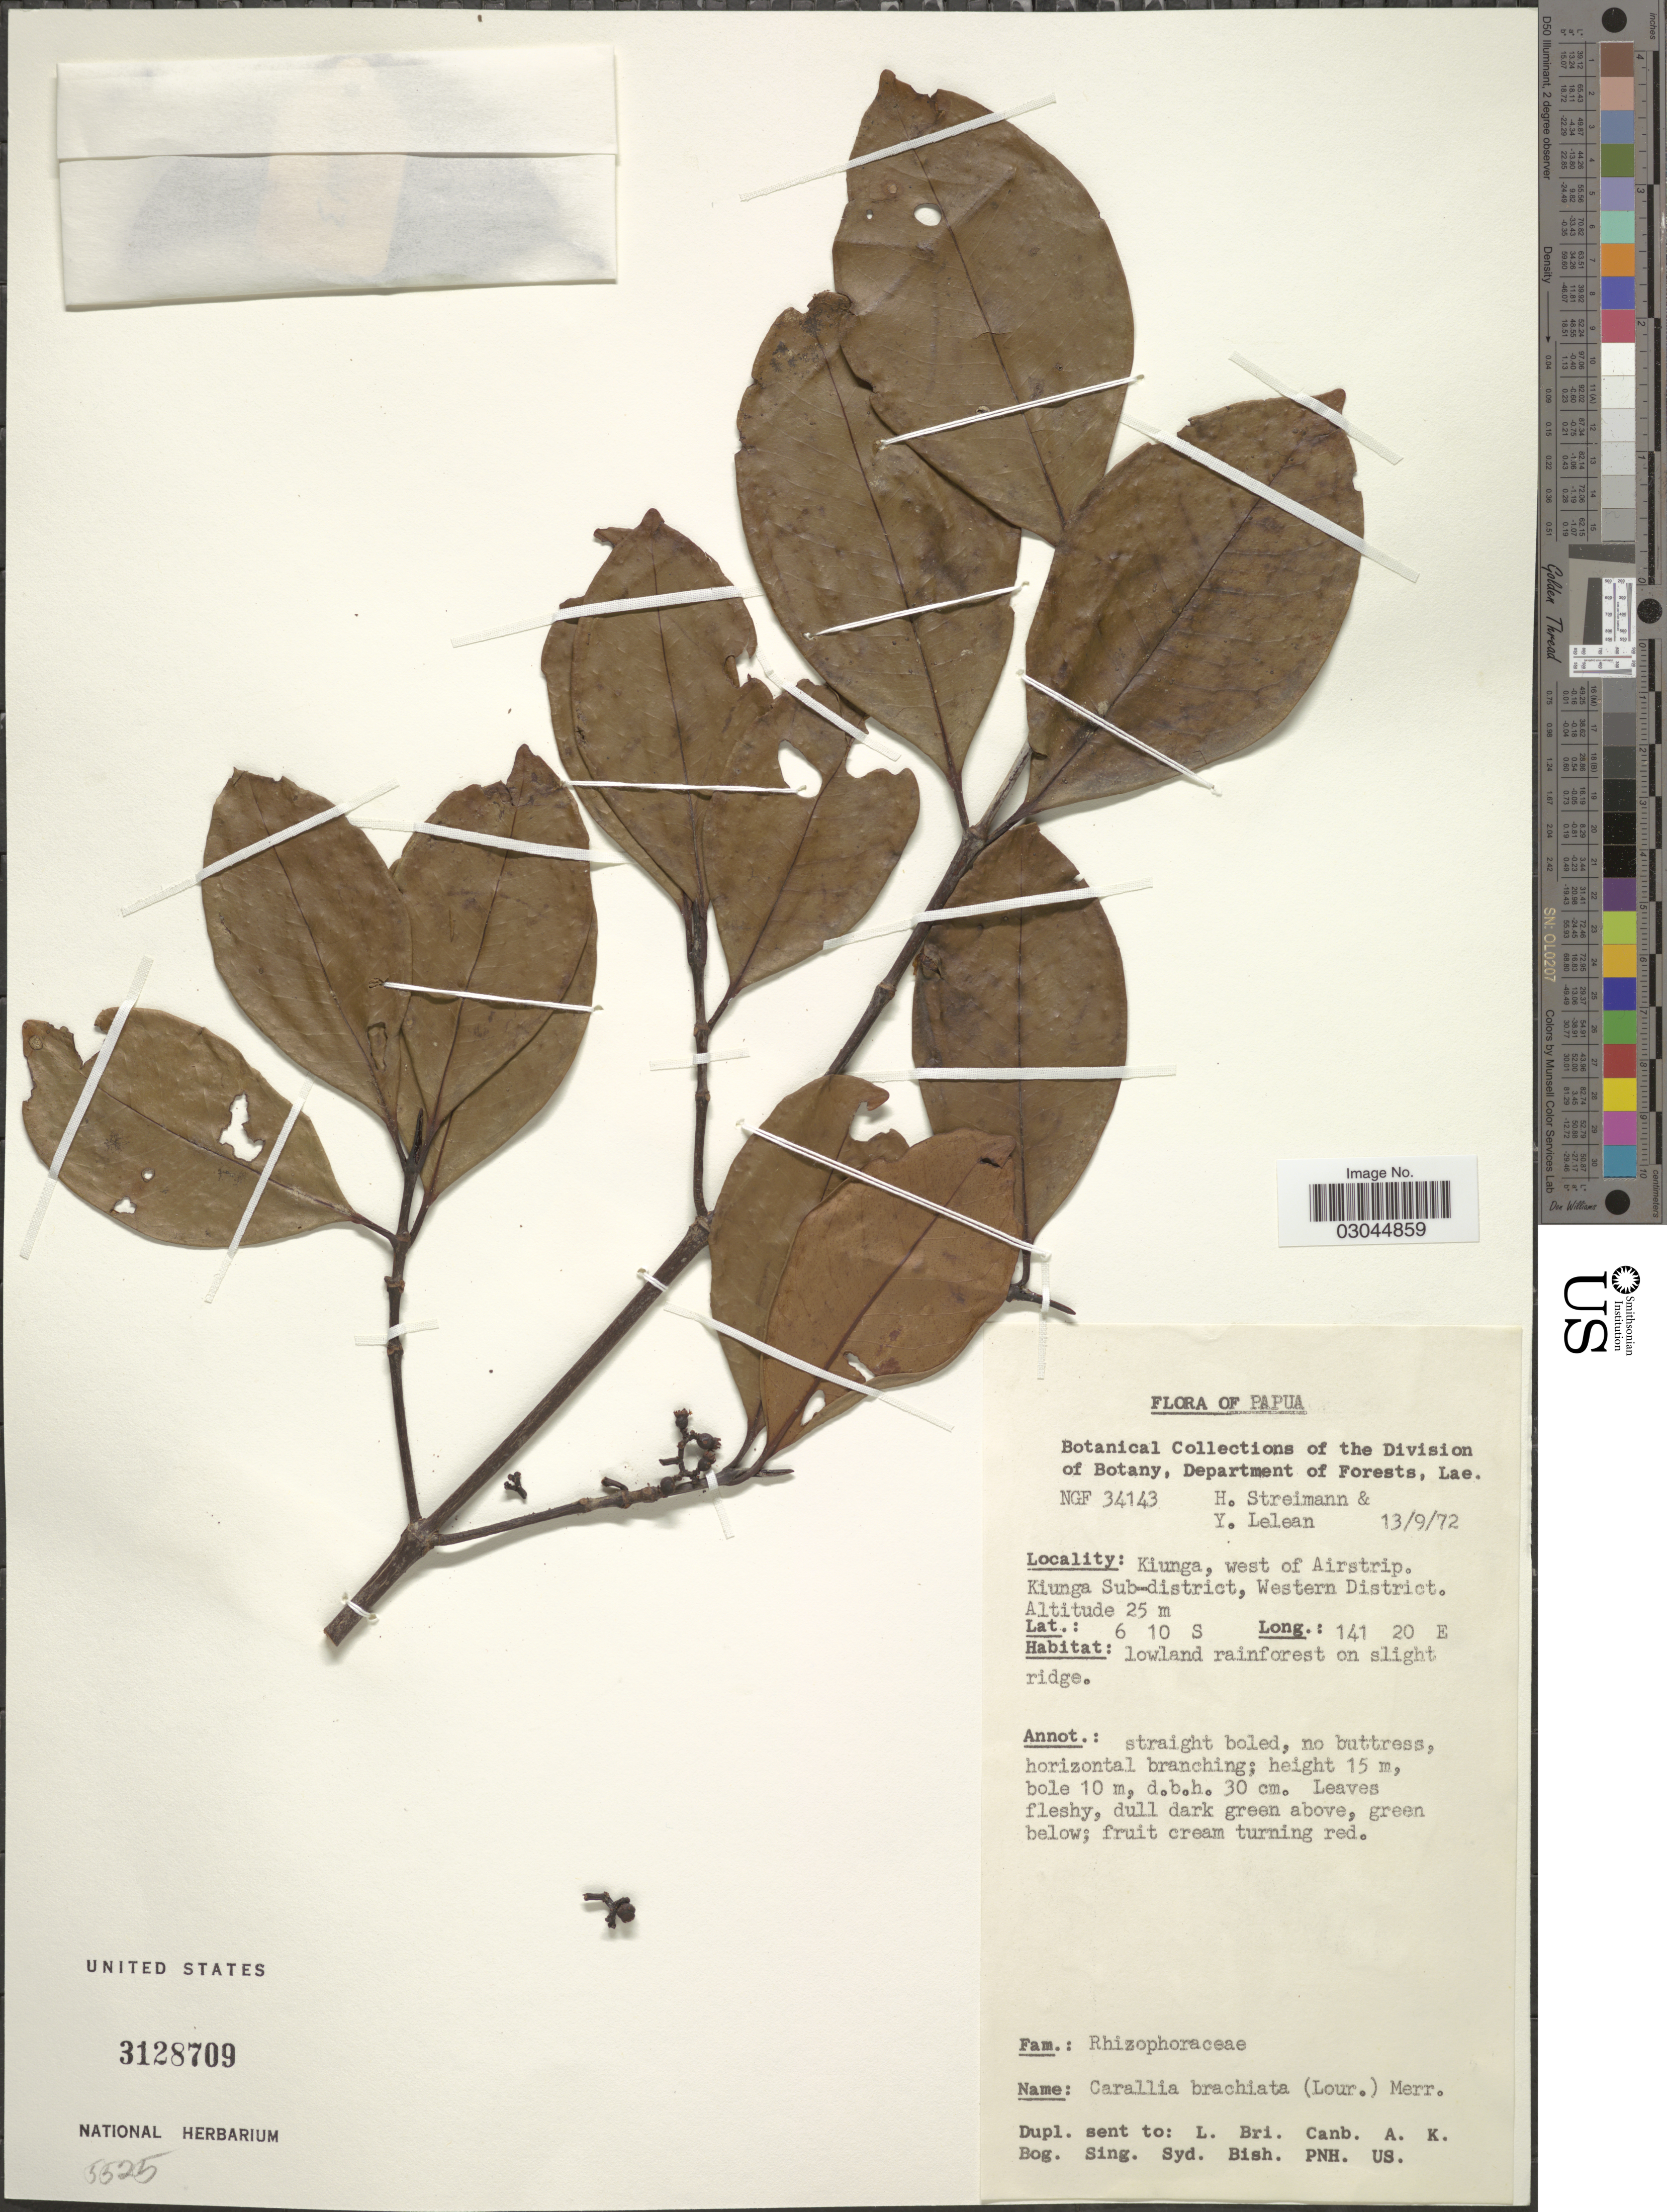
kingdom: Plantae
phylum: Tracheophyta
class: Magnoliopsida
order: Malpighiales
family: Rhizophoraceae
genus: Carallia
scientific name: Carallia brachiata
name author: (Lour.) Merr.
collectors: H. Streimann & Y. Lelean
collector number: NGF 34143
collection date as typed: Transcribed d/m/y: 13/9/72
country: Papua New Guinea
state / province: Manus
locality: Papua. Kiunga, west of Airstrip. Kiunga Sub-district, Western District.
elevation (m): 25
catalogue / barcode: US 3128709